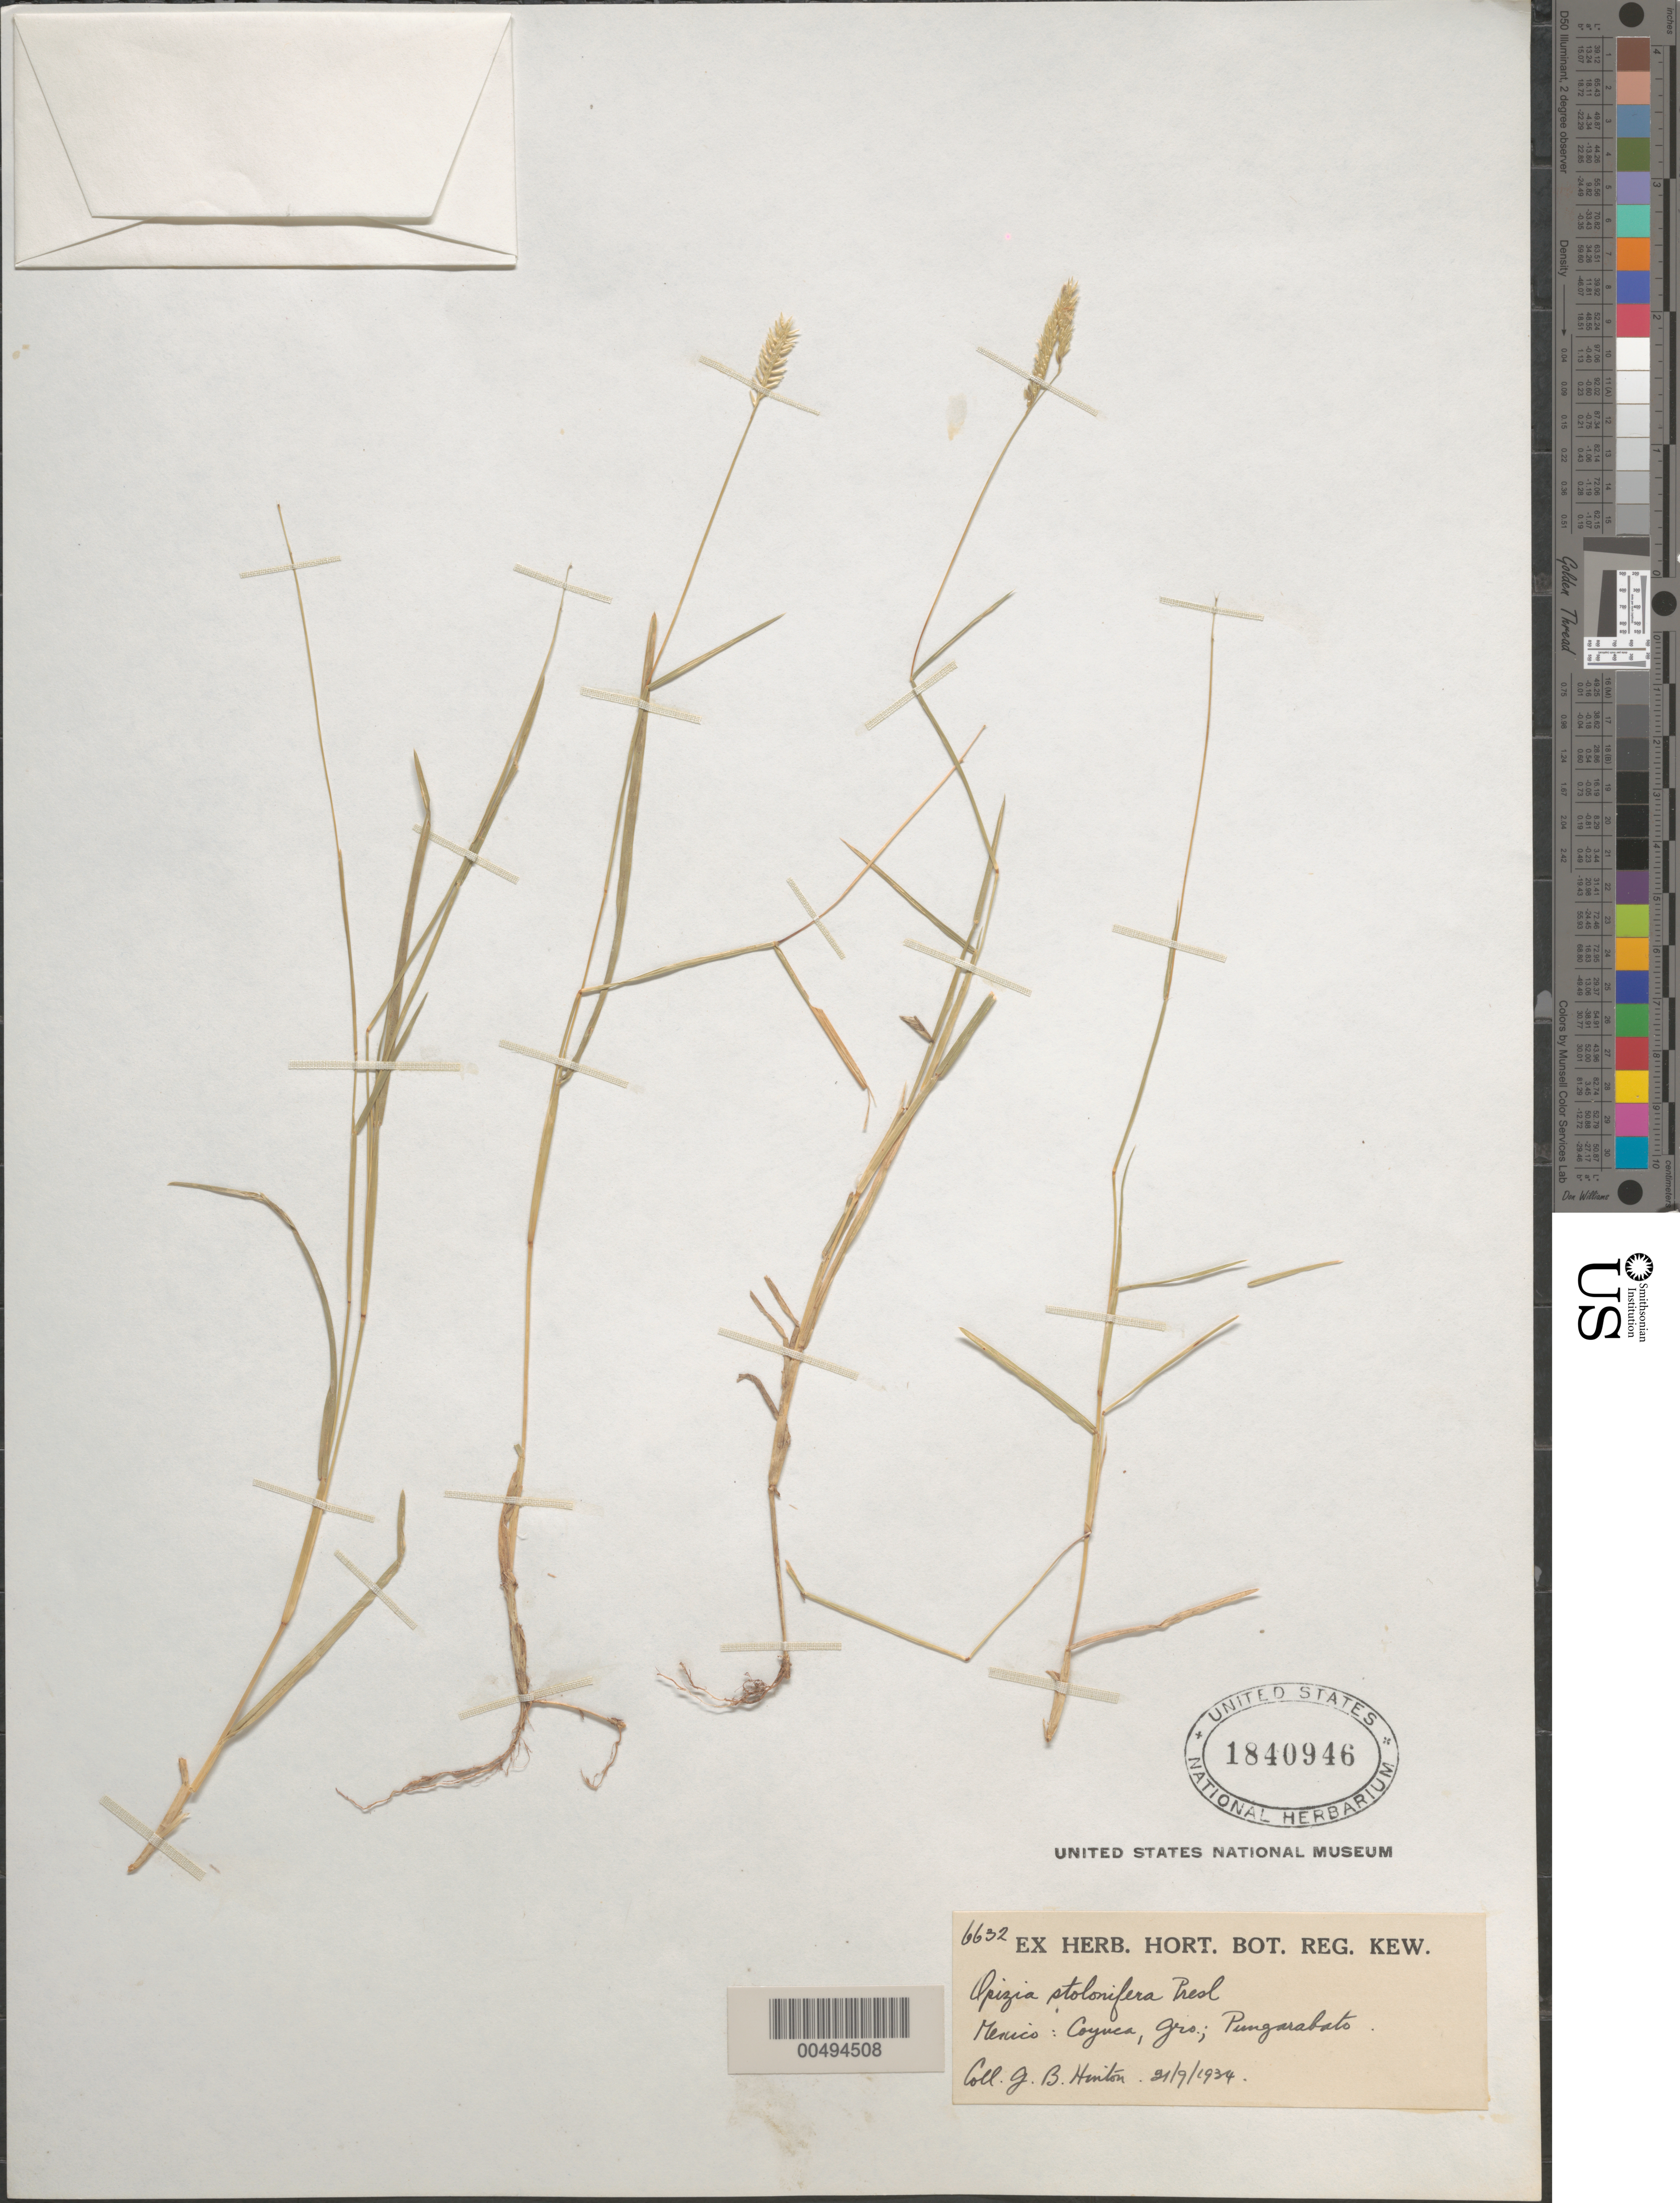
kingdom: Plantae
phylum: Tracheophyta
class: Liliopsida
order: Poales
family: Poaceae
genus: Opizia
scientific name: Opizia stolonifera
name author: J. Presl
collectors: G. B. Hinton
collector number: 6632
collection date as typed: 31 Sep 1934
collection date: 1934-09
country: Mexico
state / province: Guerrero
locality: Coyuca, Pungarabato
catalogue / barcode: US 1840946